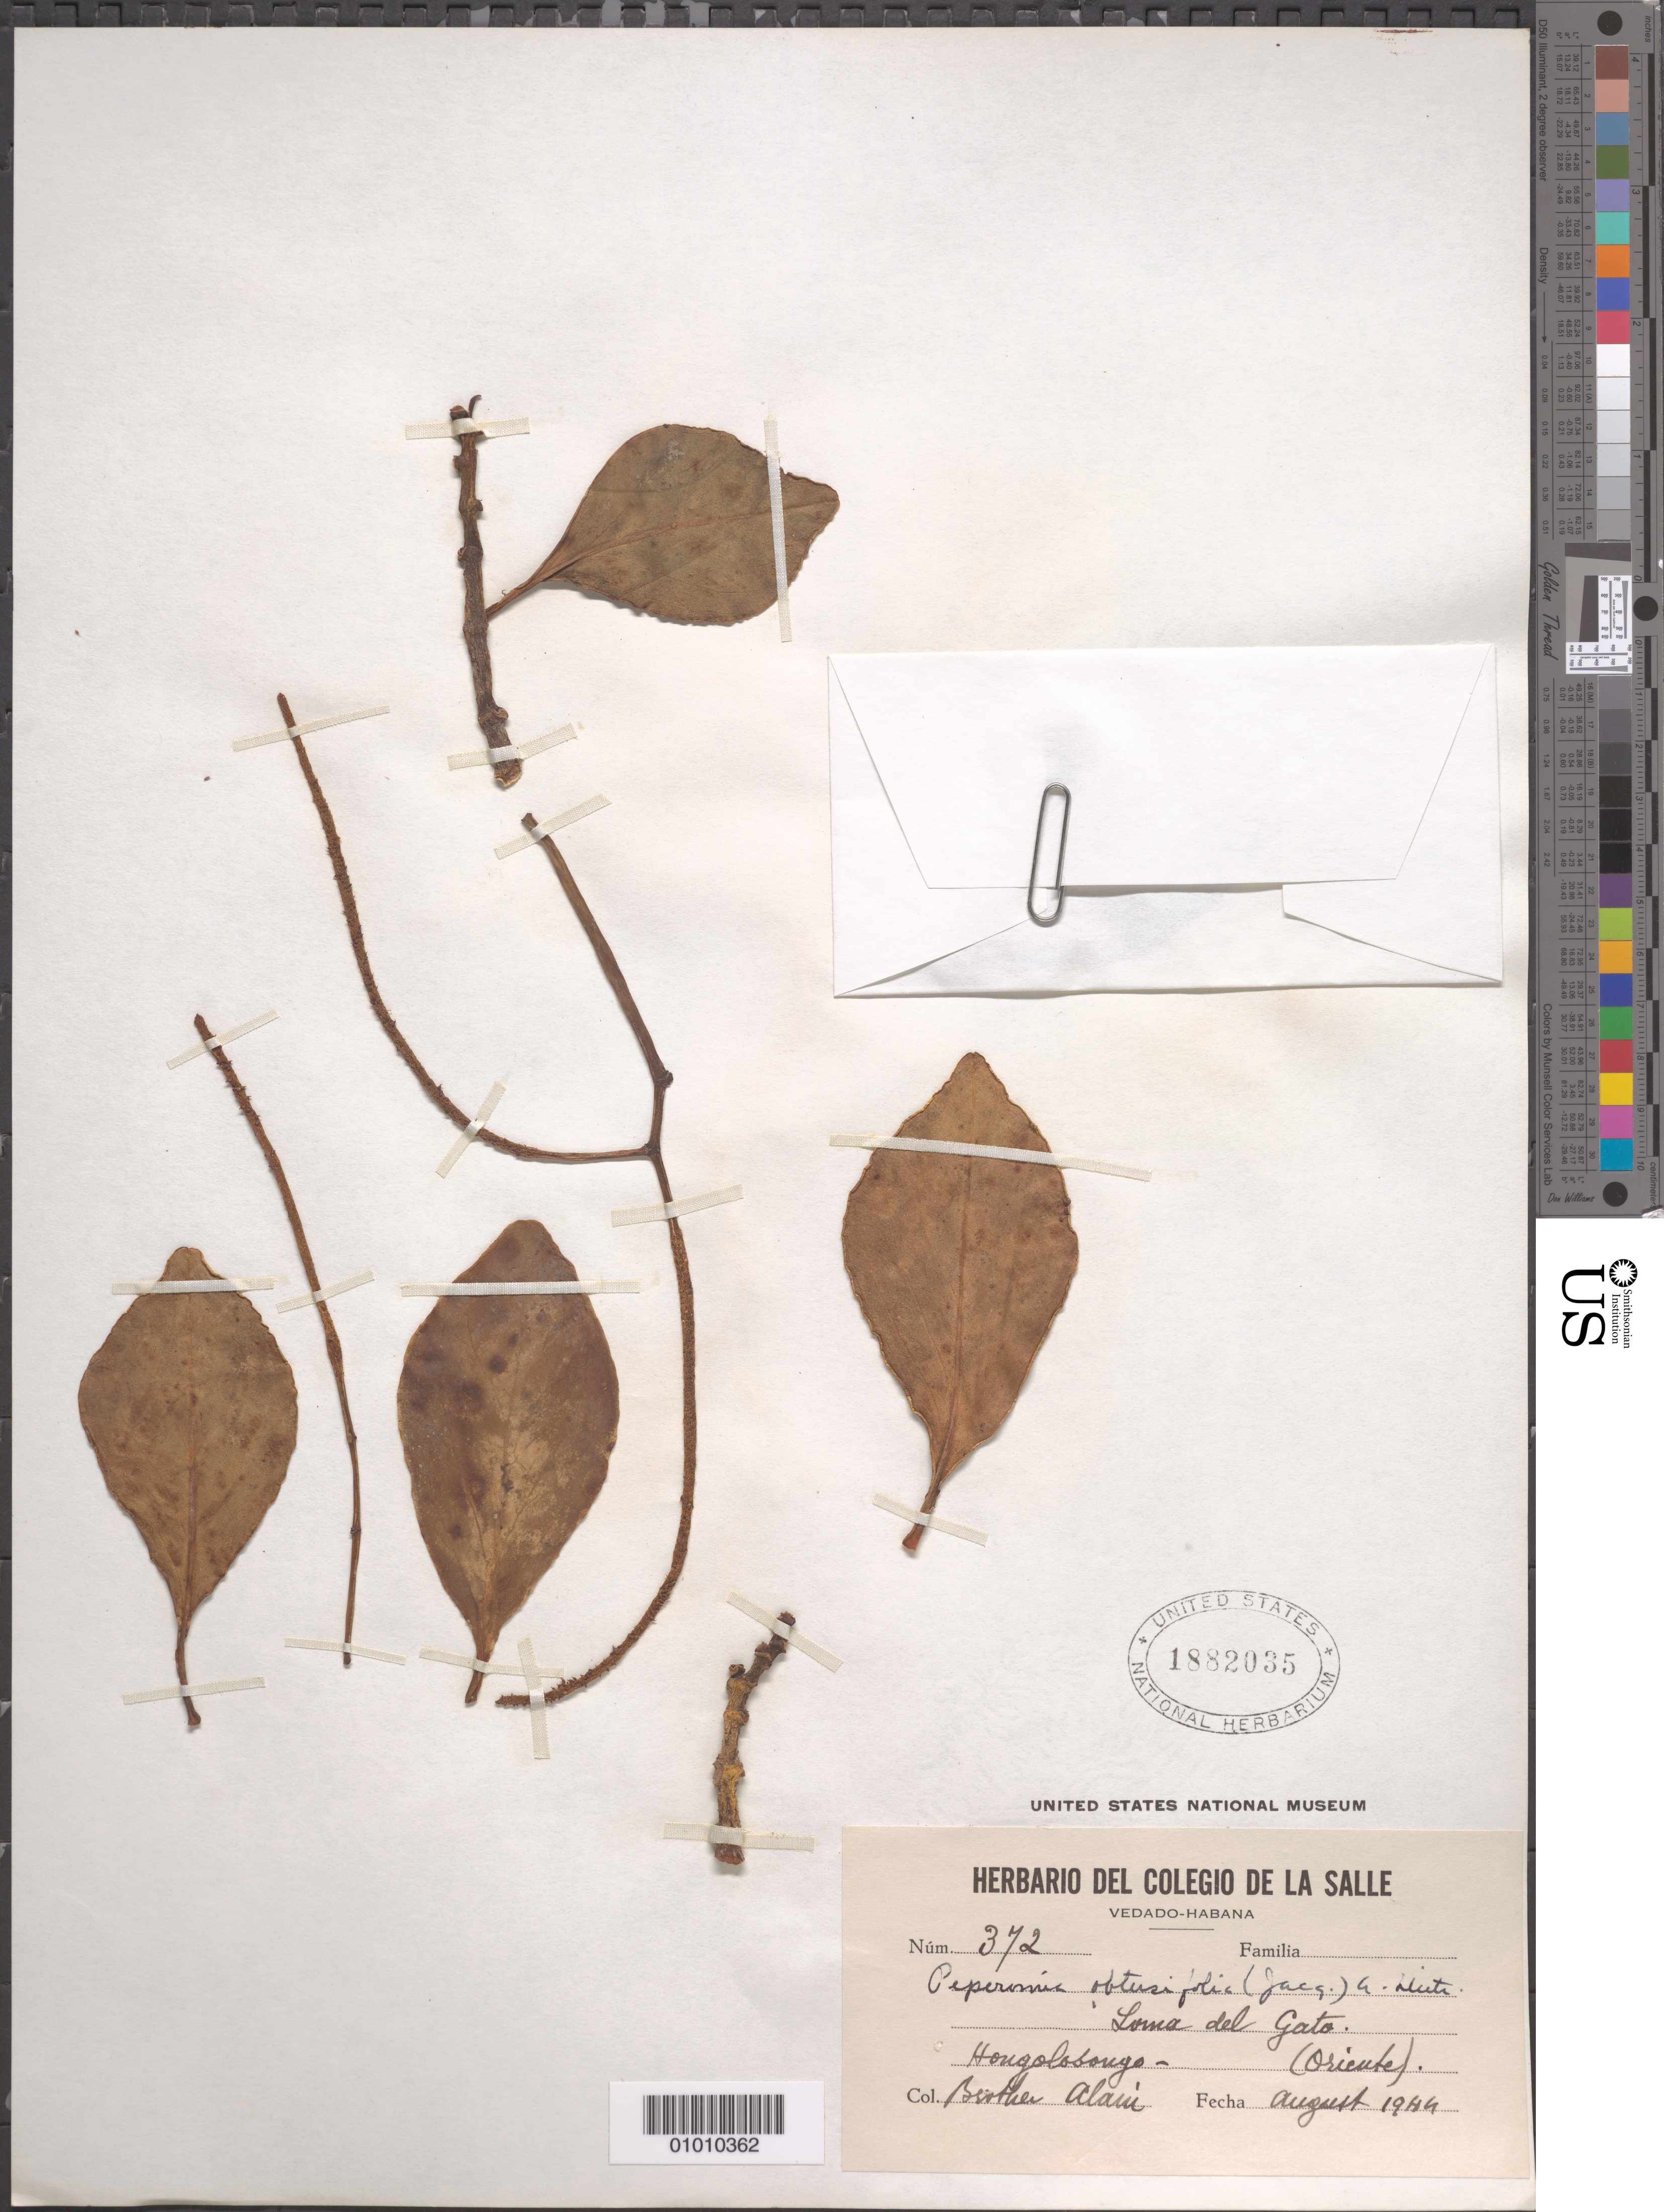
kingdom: Plantae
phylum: Tracheophyta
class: Magnoliopsida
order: Piperales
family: Piperaceae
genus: Peperomia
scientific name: Peperomia oblanceolata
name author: Trel.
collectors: A. H. Liogier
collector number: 372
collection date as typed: Aug 1944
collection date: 1944-08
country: Cuba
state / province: La Habana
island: Cuba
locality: Hougolobango Luma del Gato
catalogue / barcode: US 1882035